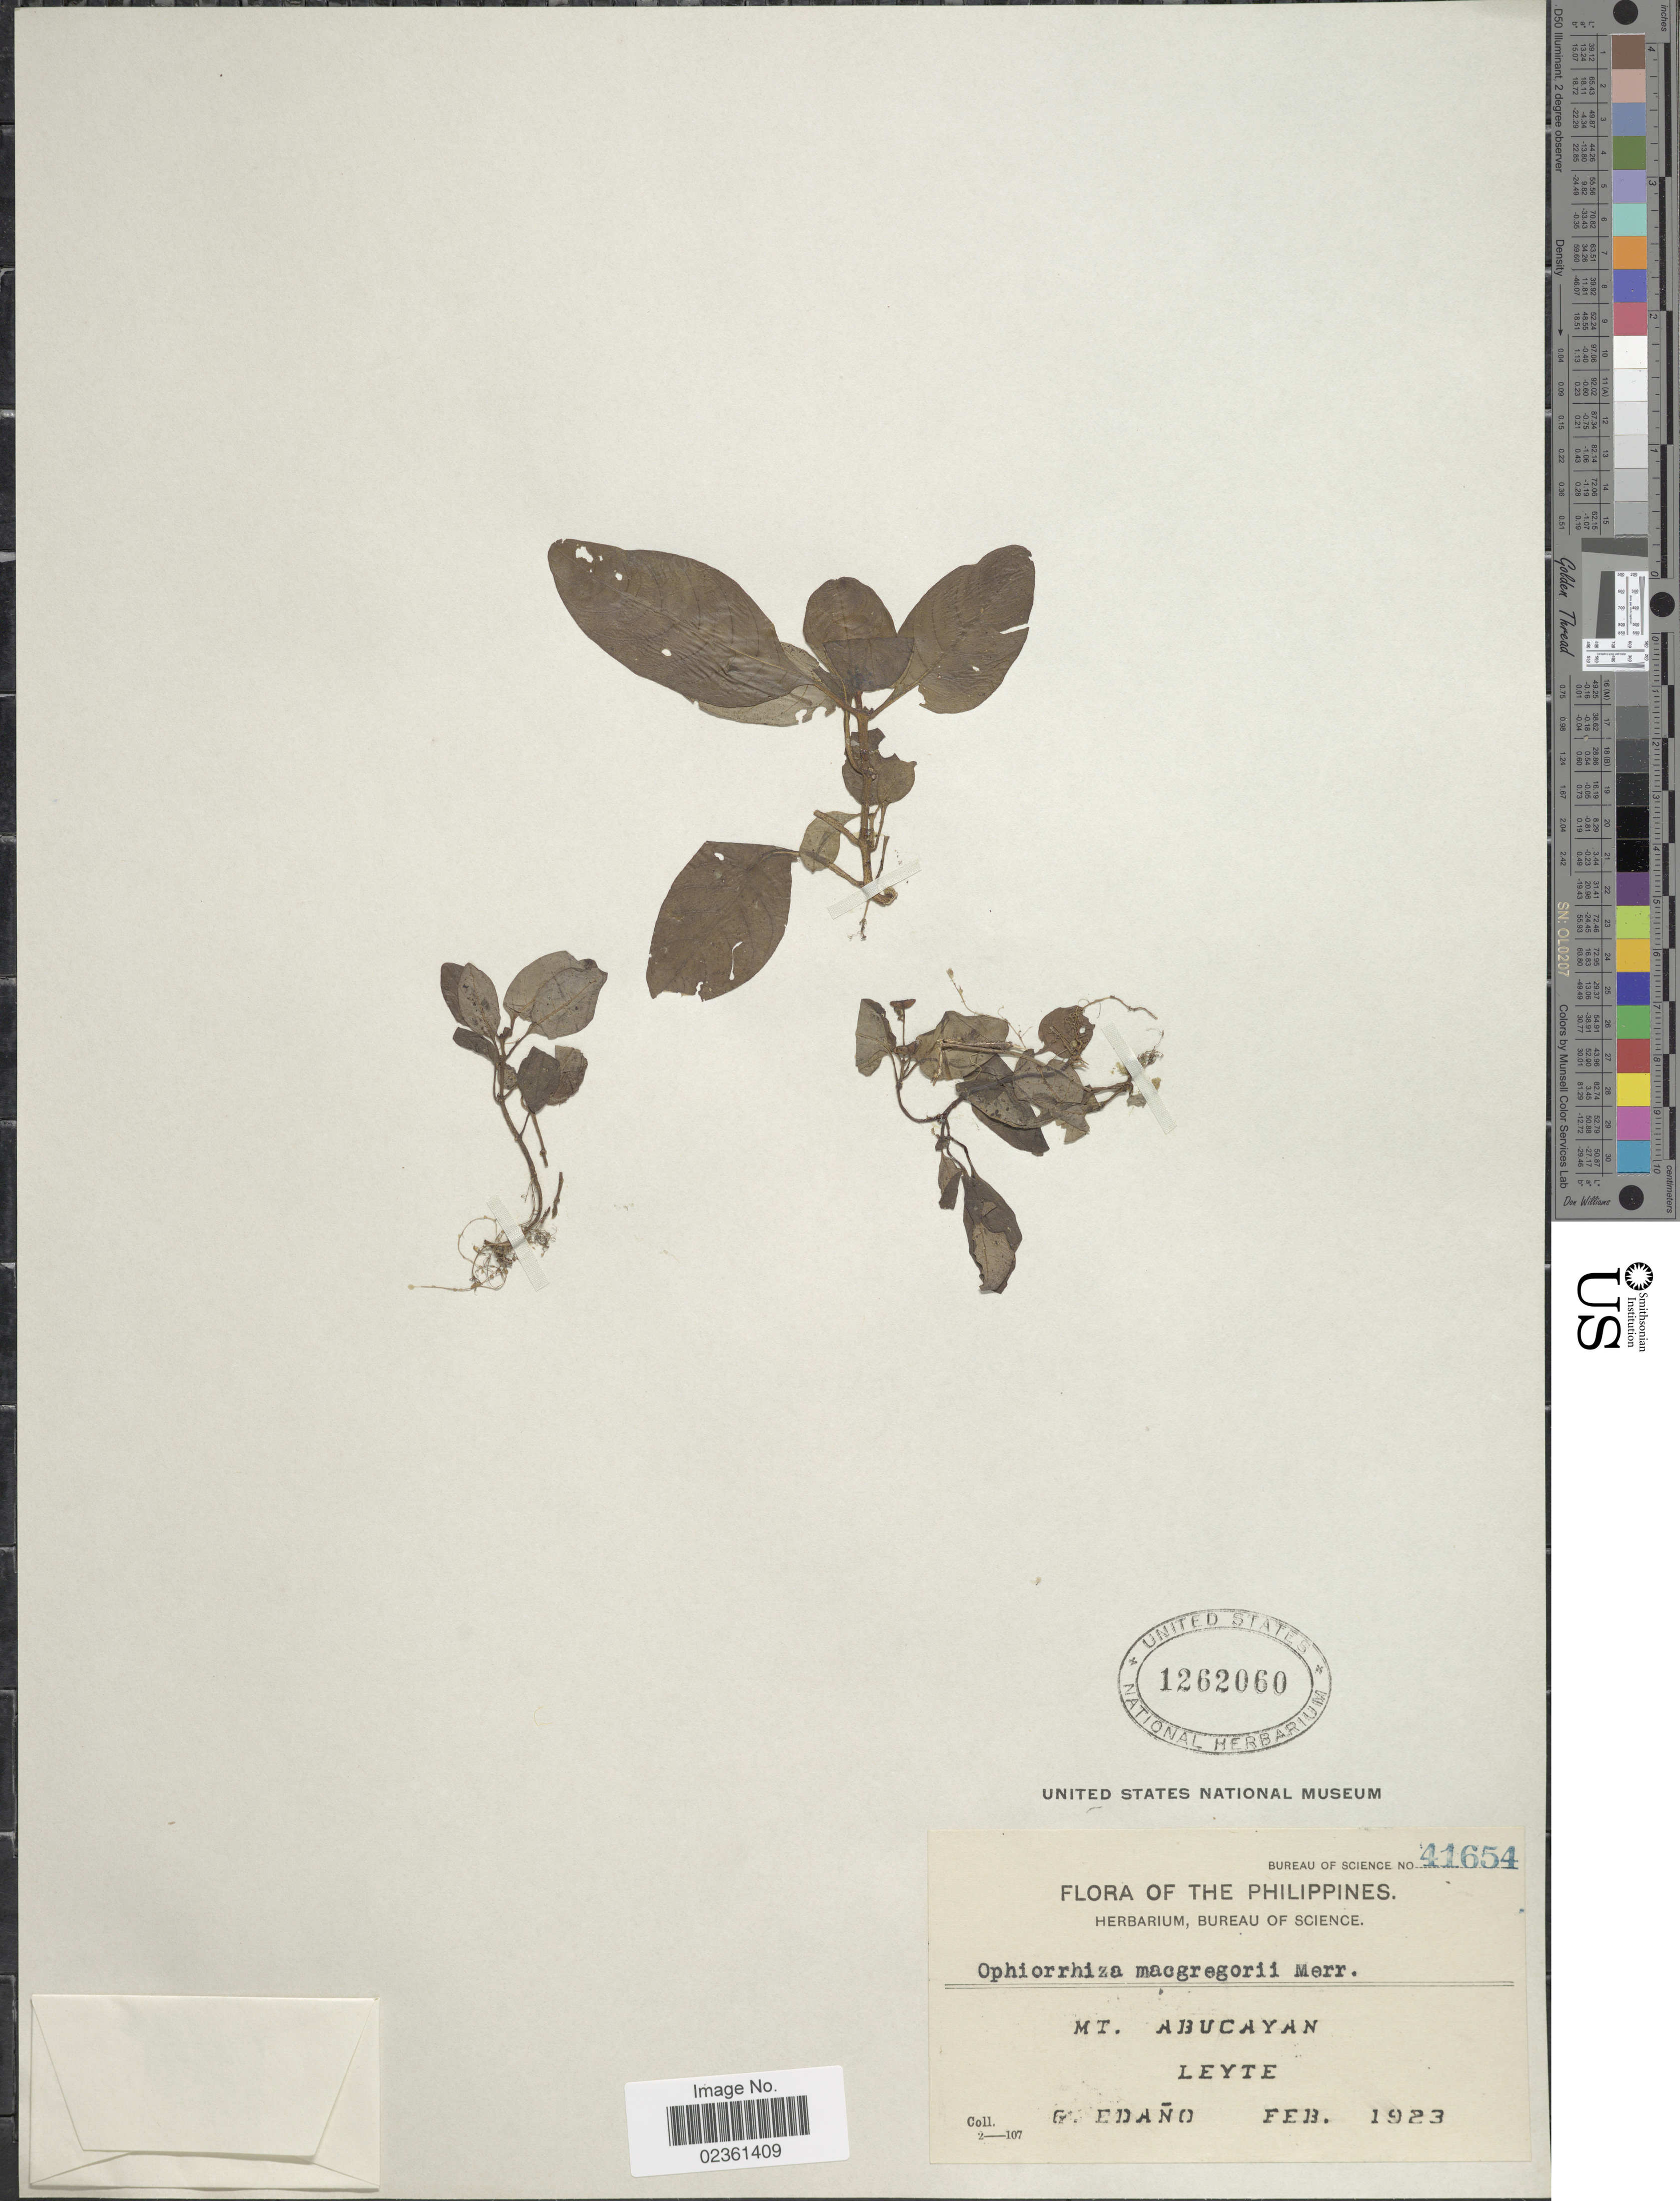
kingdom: Plantae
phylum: Tracheophyta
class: Magnoliopsida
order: Gentianales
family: Rubiaceae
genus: Ophiorrhiza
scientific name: Ophiorrhiza macgregorii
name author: Merr.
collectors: G. Edaño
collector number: Bureau of Science 41654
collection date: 1923-02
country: Philippines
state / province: Eastern Visayas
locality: Mt. Abucayan, Leyte.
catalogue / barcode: US 1262060